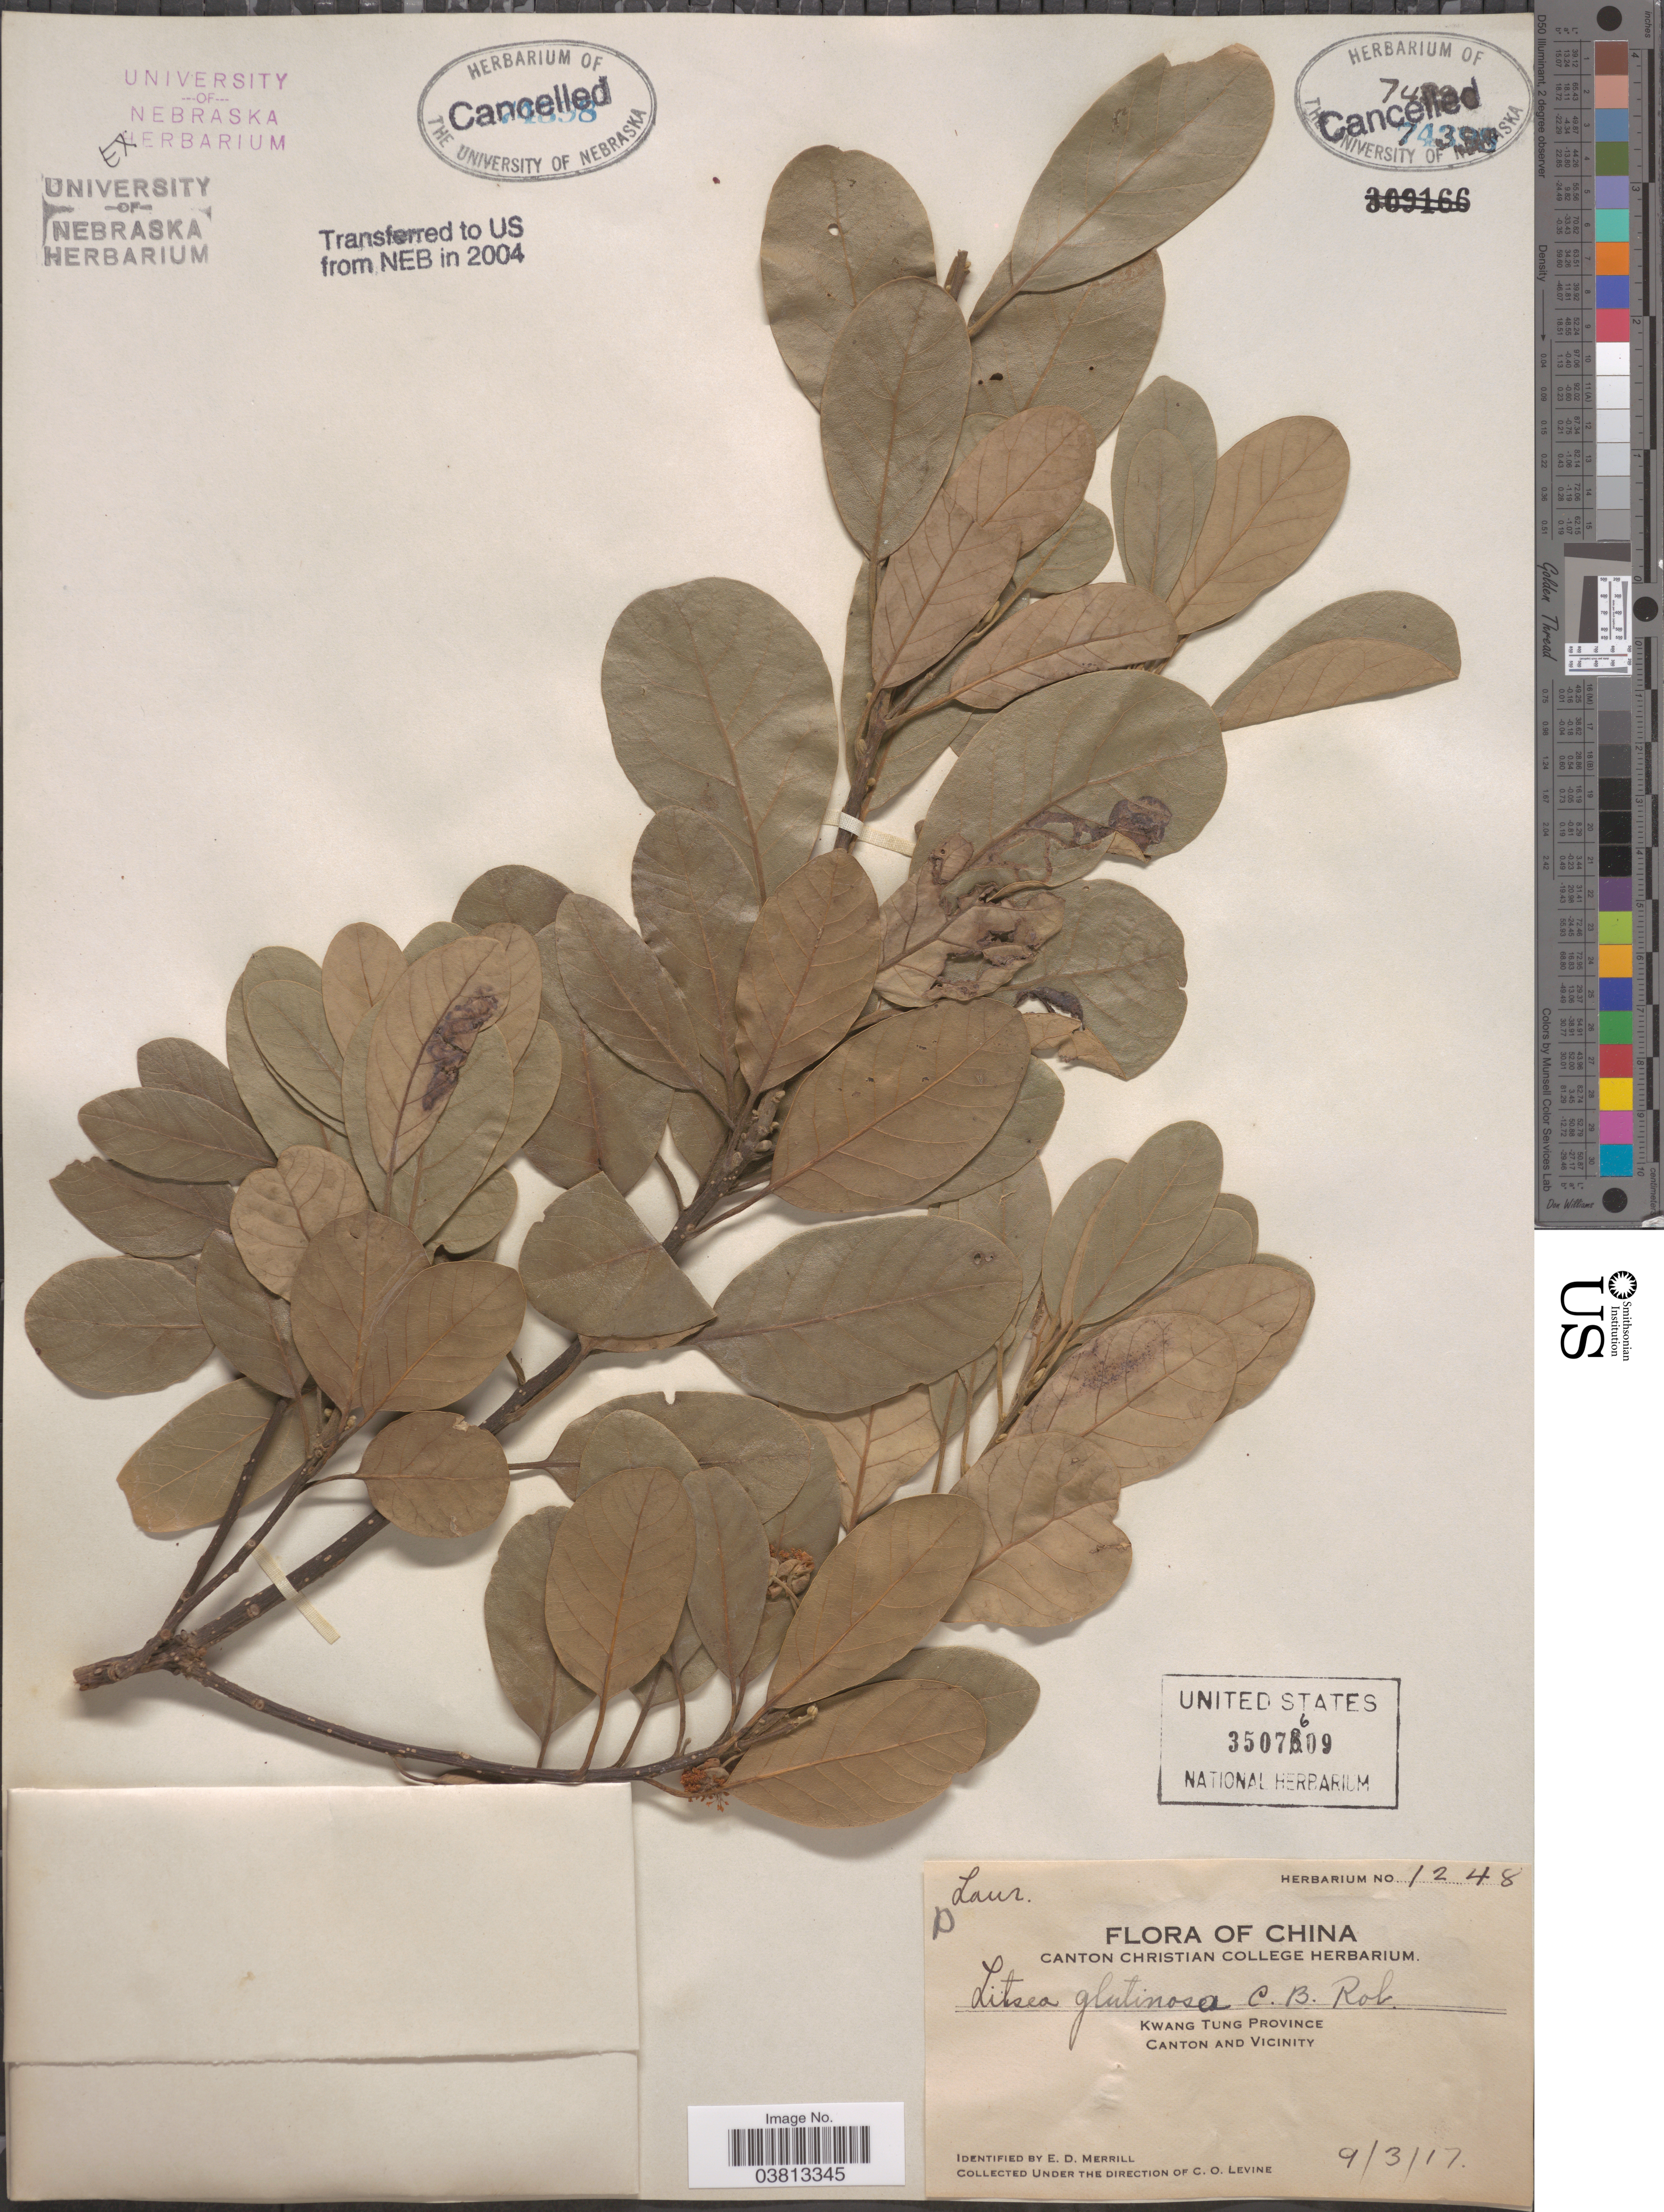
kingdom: Plantae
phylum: Tracheophyta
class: Magnoliopsida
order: Laurales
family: Lauraceae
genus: Litsea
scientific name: Litsea glutinosa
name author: (Lour.) C.B. Rob.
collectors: C. O. Levine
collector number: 1248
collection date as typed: Transcribed d/m/y: 9/3/17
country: China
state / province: Guangdong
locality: Kwang Tung Province, Canton and Vicinity.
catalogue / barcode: US 3507609